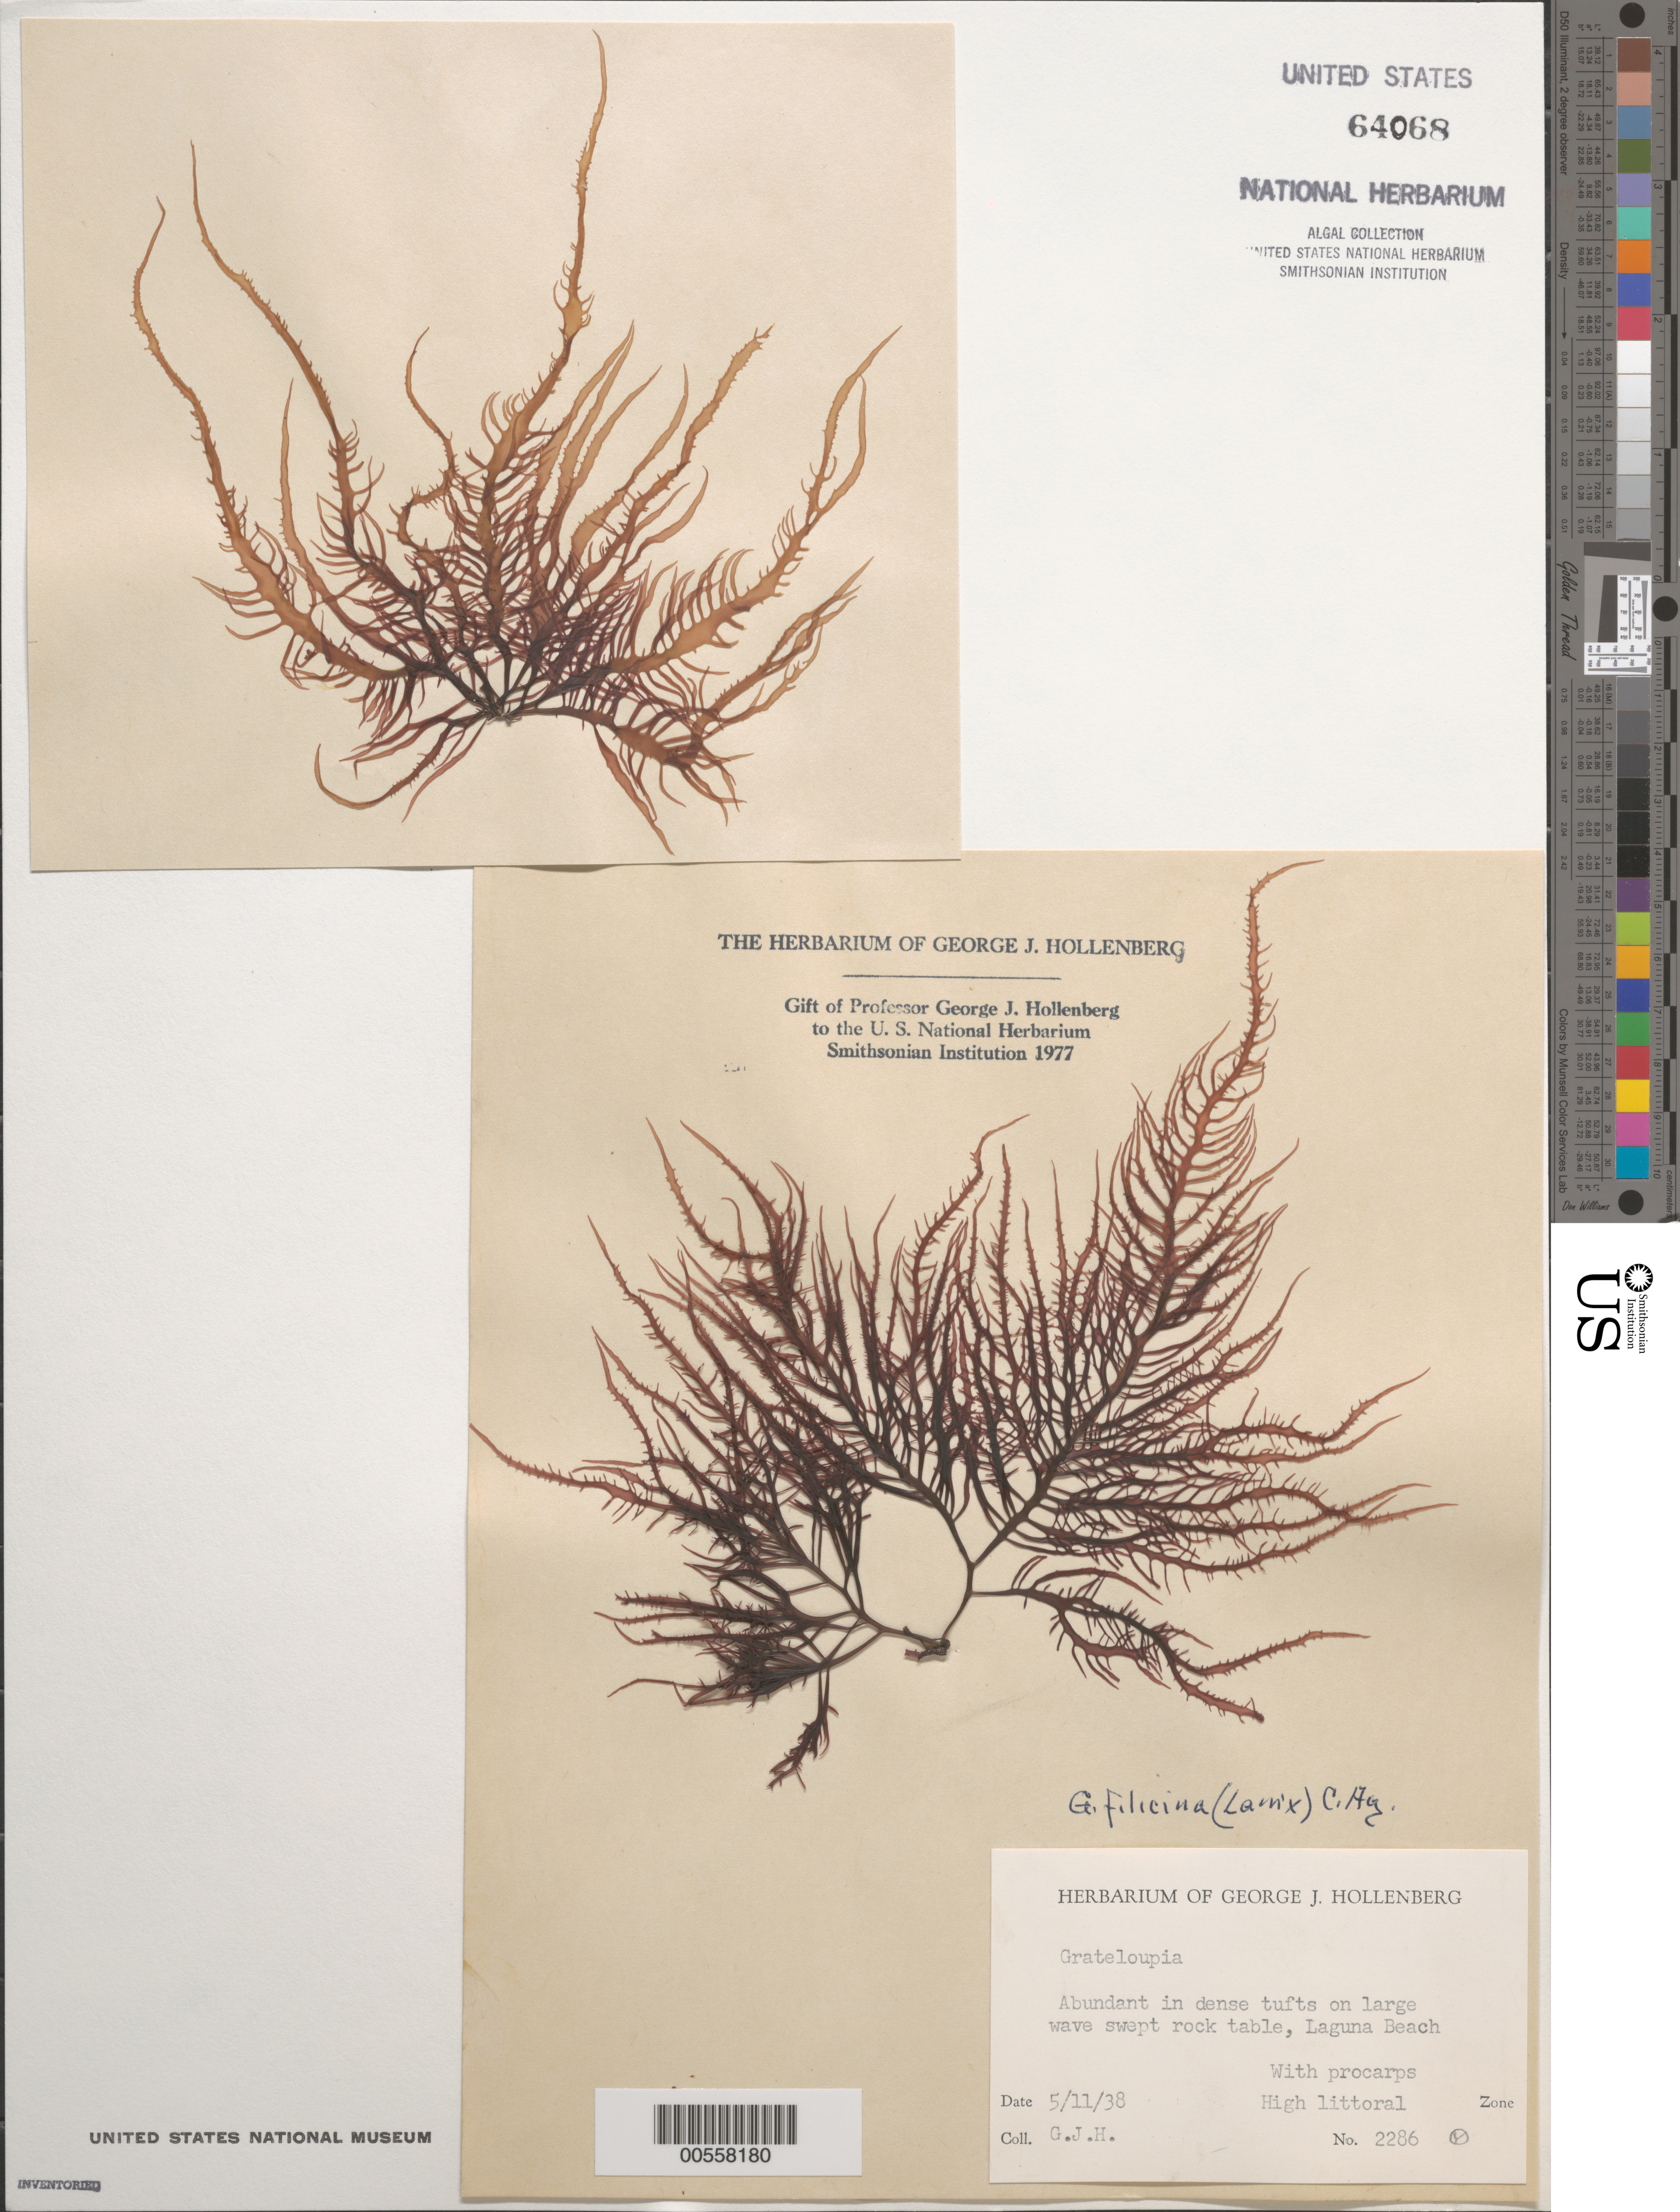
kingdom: Plantae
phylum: Rhodophyta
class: Florideophyceae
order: Halymeniales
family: Halymeniaceae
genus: Grateloupia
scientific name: Grateloupia filicina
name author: (J.V.Lamouroux) C. Agardh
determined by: Hollenberg, George J.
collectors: G. Hollenberg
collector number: GJH 2286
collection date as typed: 11 May 1938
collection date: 1938-05-11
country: United States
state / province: California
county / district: Orange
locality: Laguna Beach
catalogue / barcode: US 64068